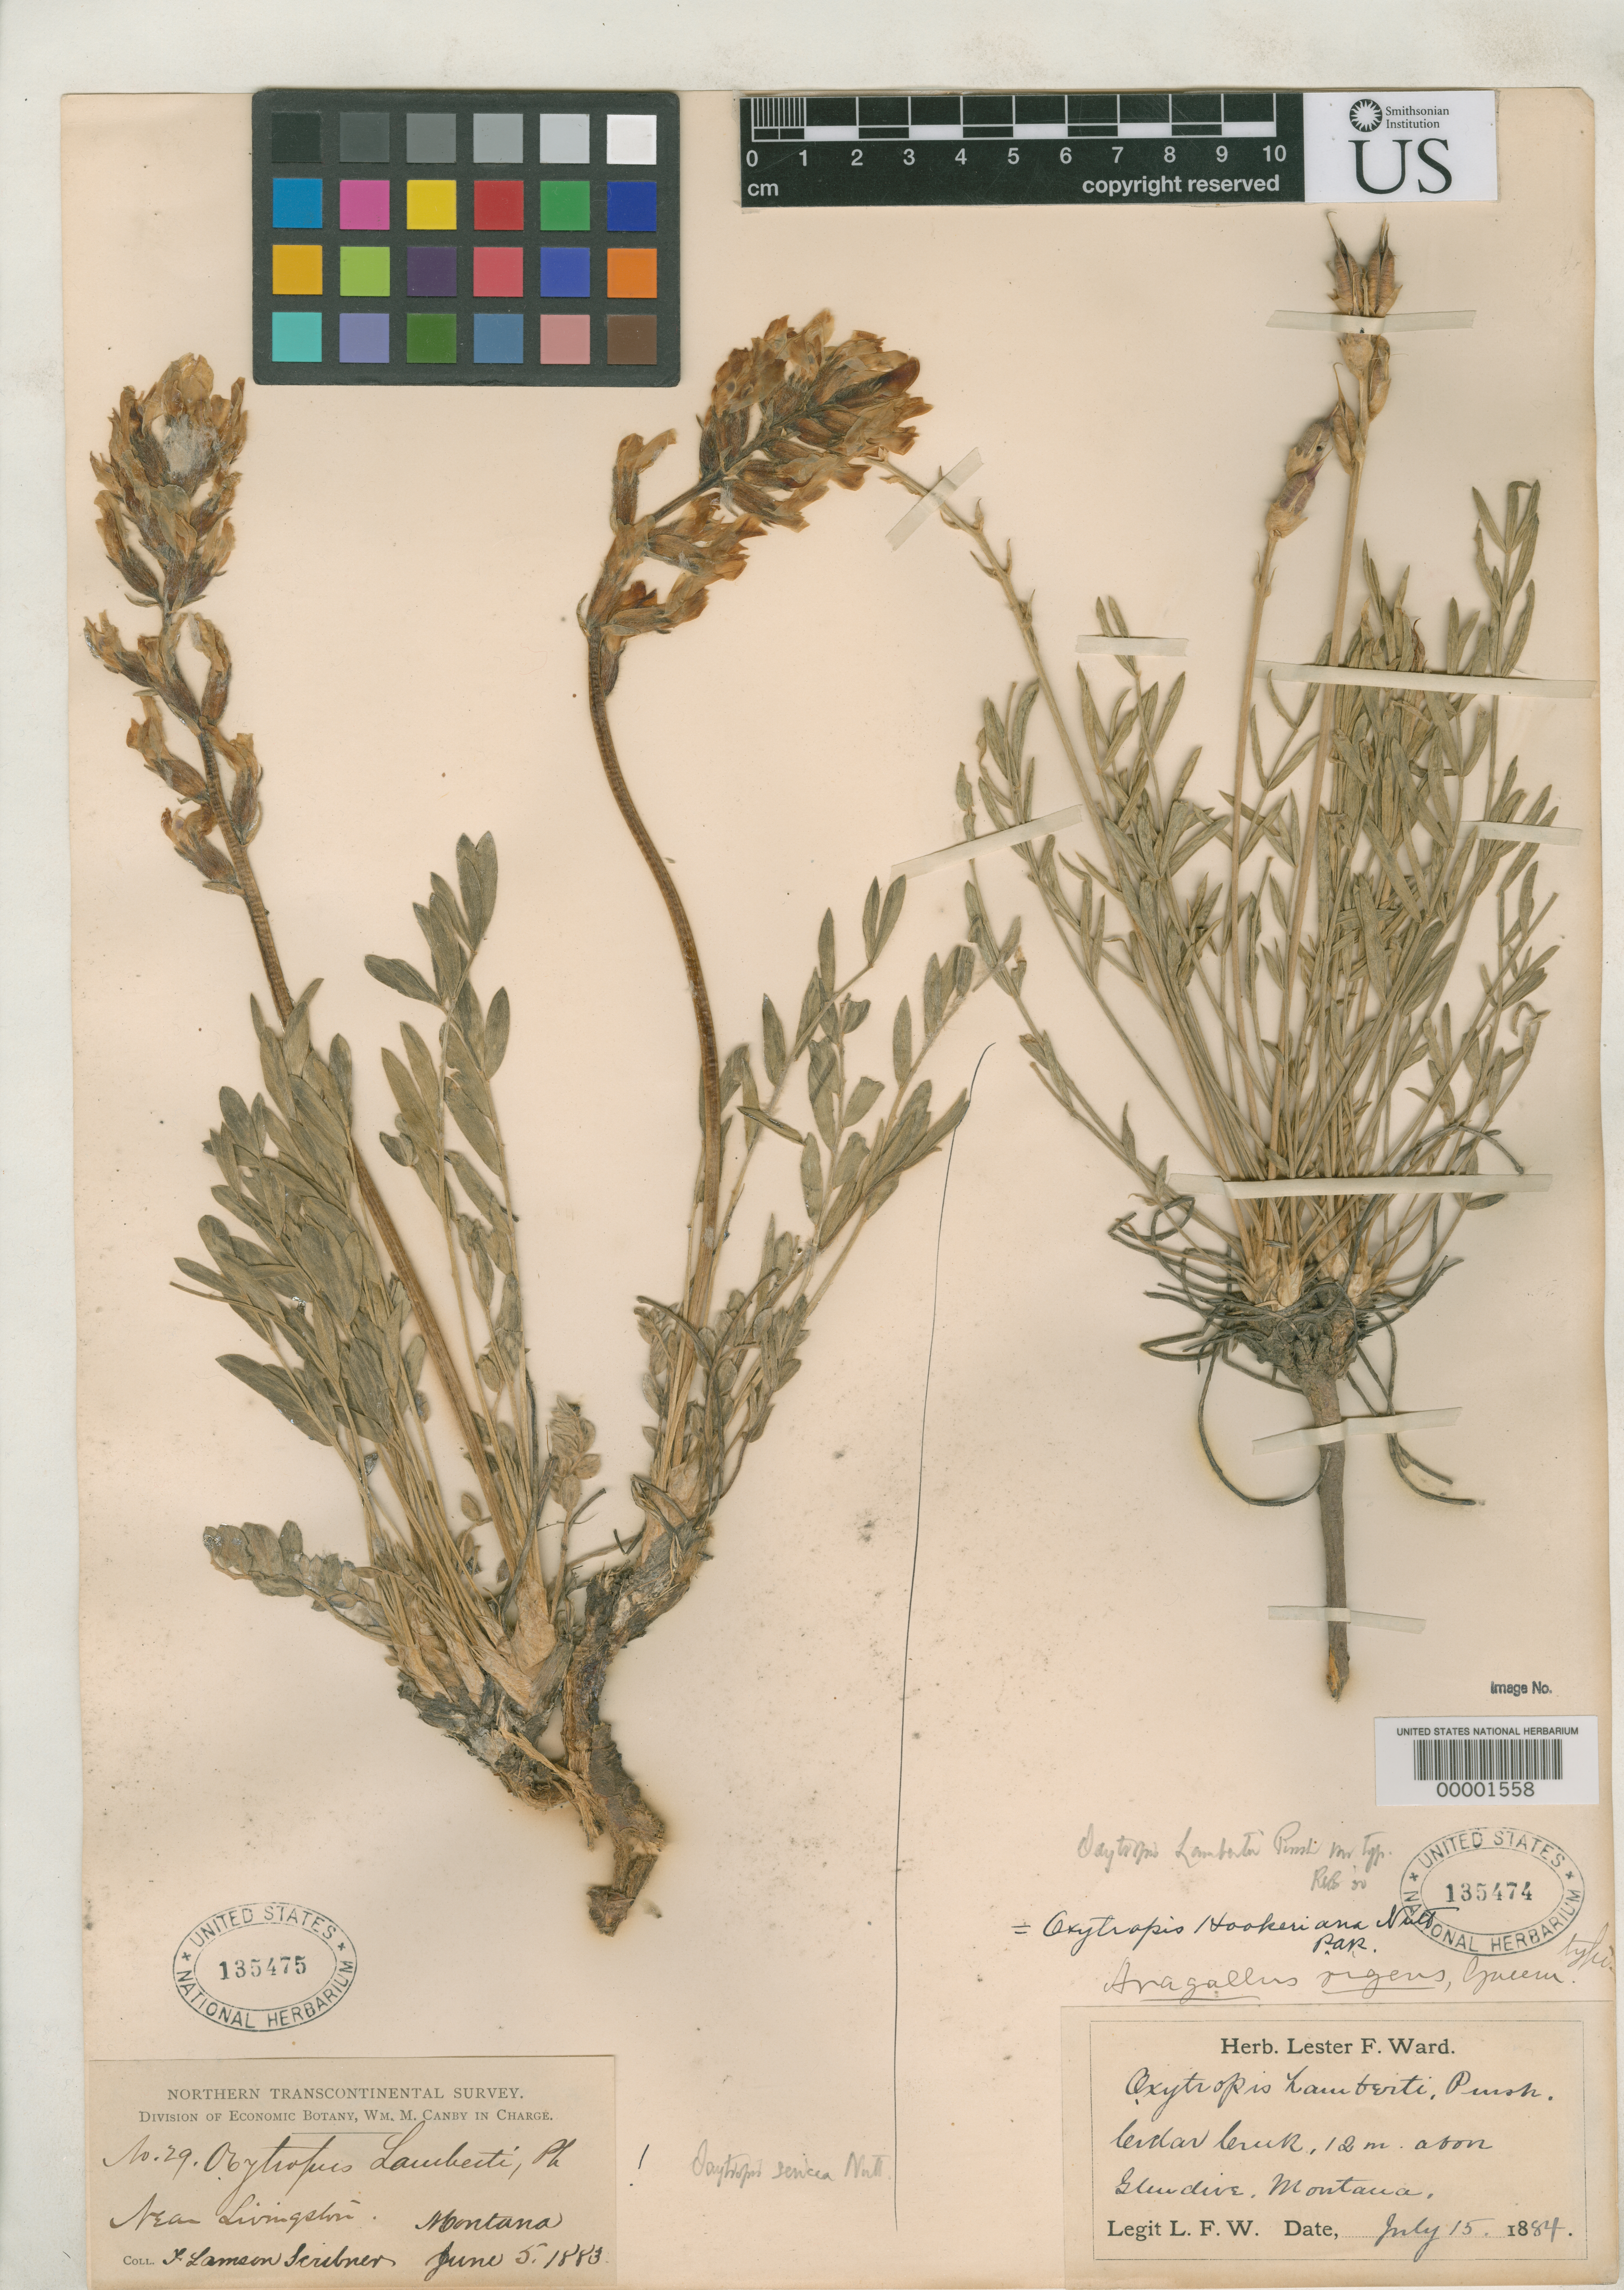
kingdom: Plantae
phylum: Tracheophyta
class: Magnoliopsida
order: Fabales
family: Fabaceae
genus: Aragallus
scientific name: Aragallus rigens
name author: Greene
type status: Type Collection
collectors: L. F. Ward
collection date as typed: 15 Jul 1884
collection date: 1884-07-15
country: United States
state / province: Montana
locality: Glendive, Cedar Creek.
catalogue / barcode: US 135474